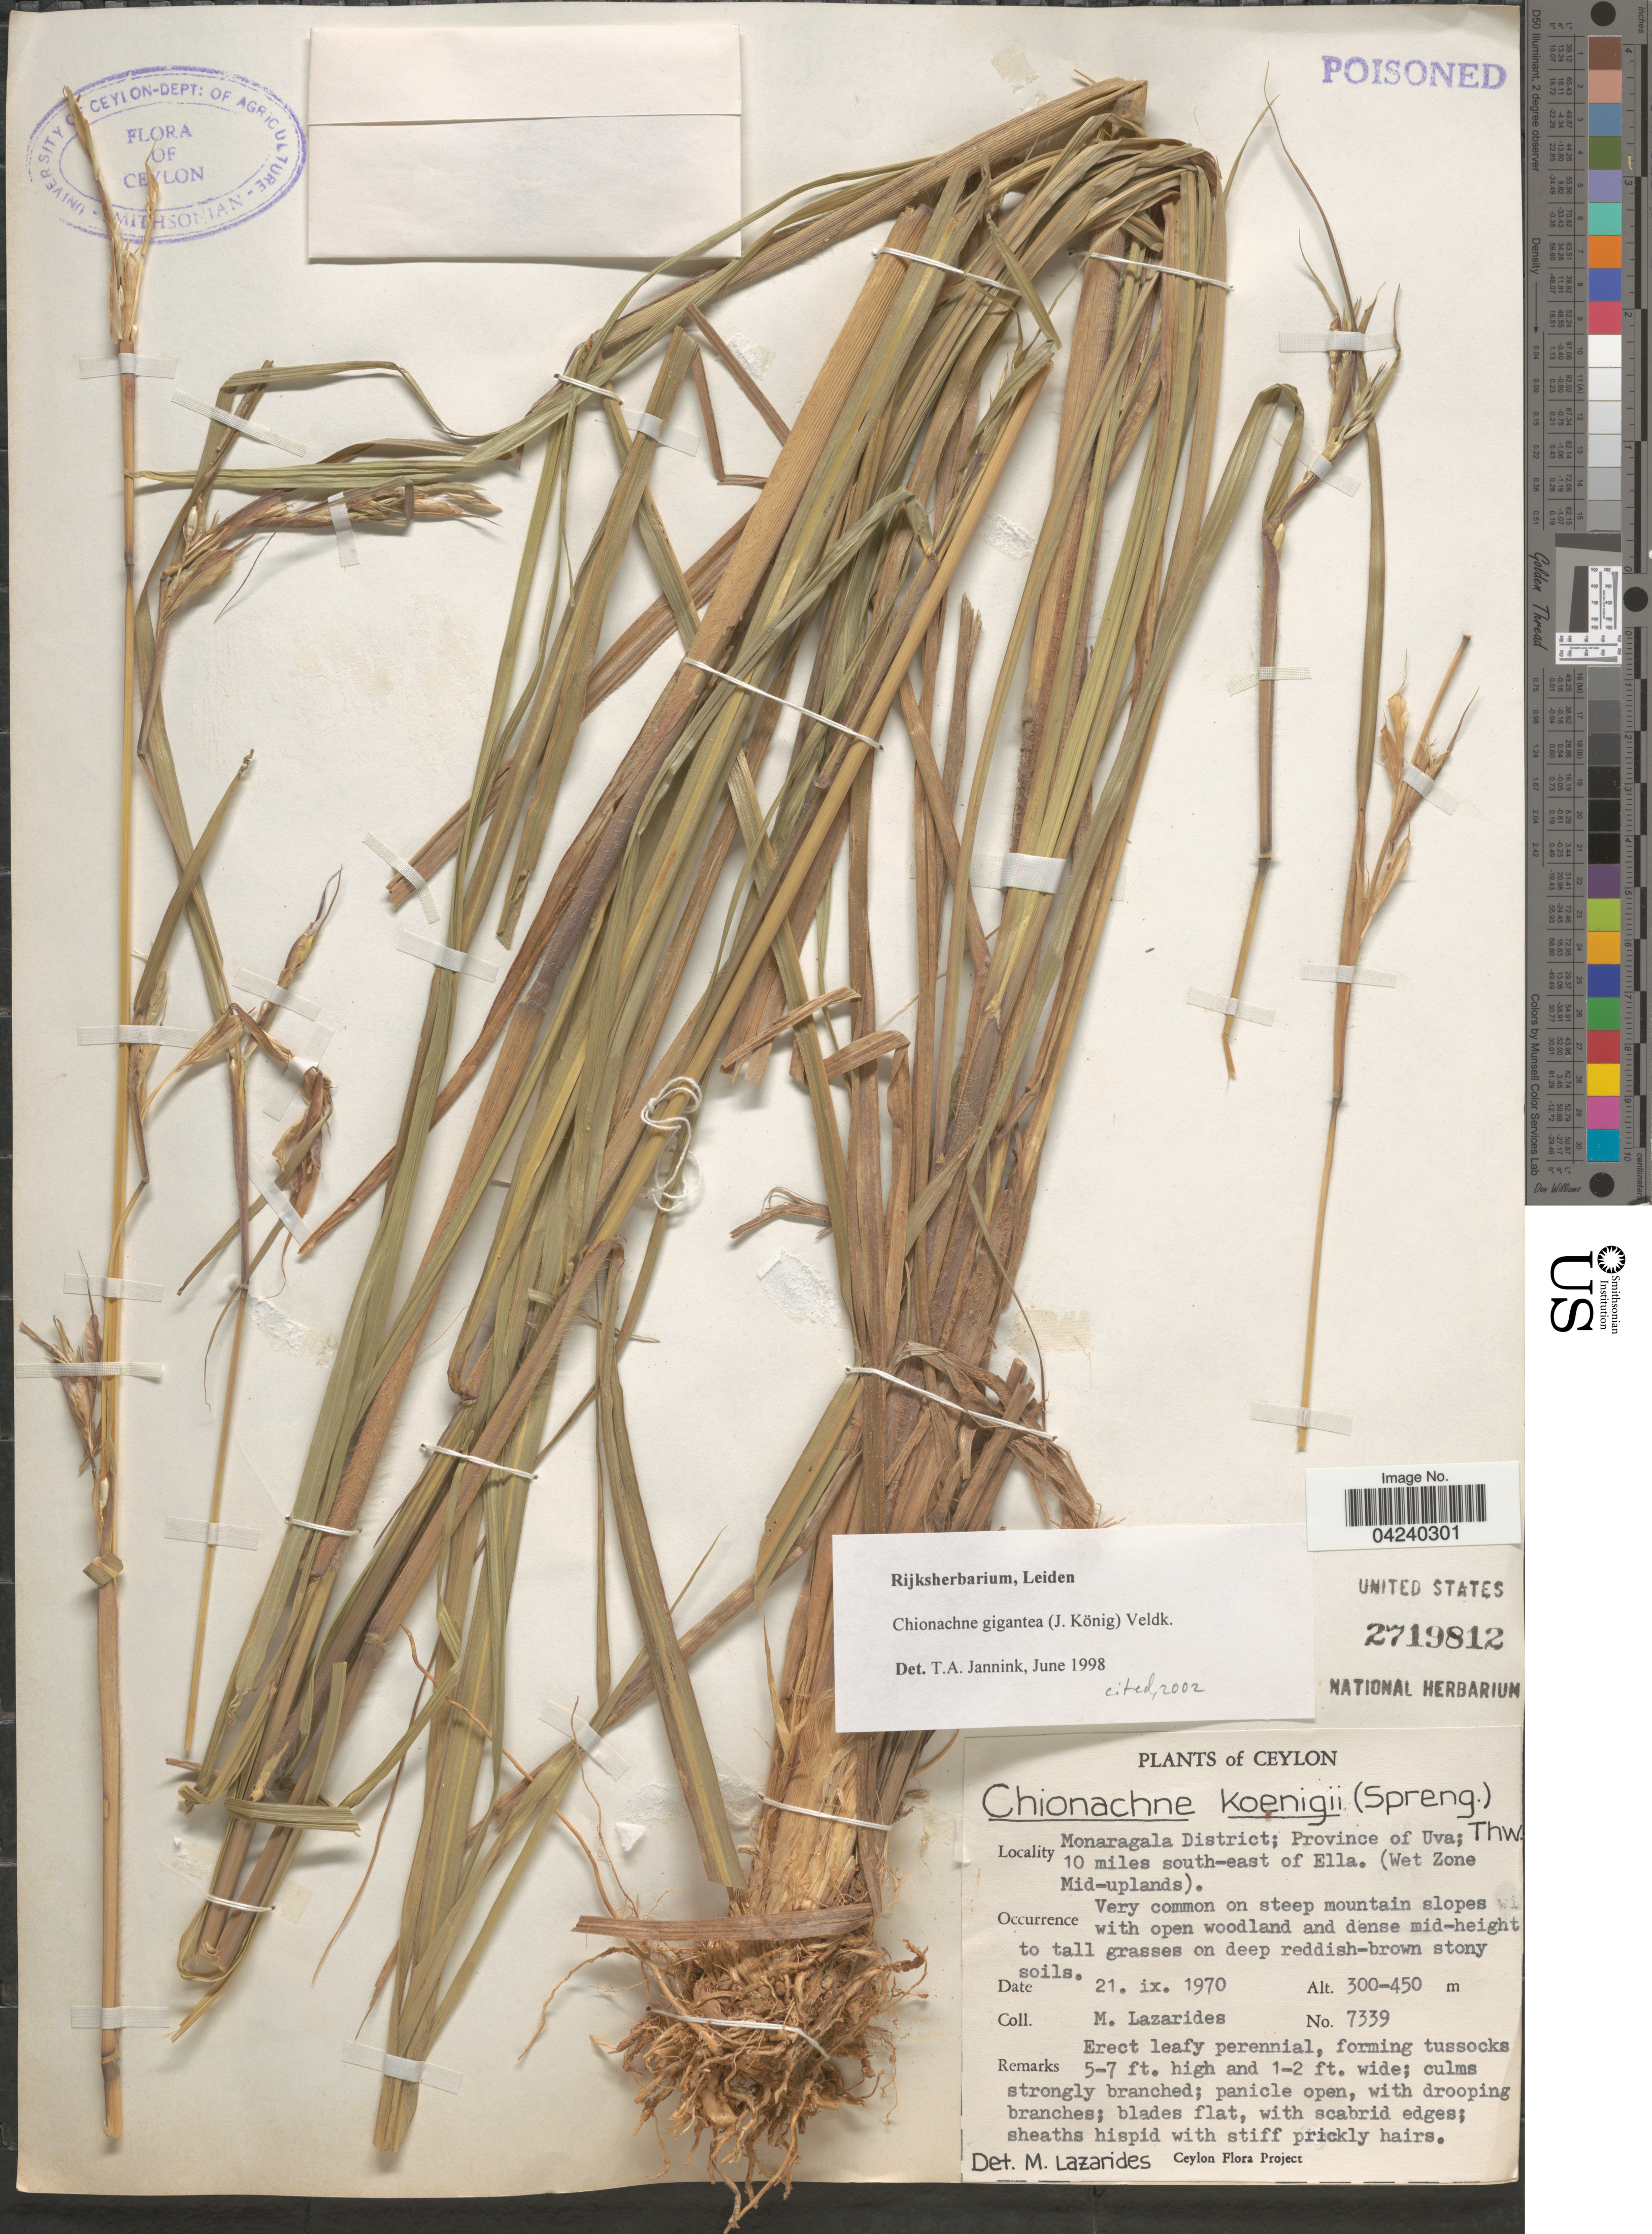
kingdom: Plantae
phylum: Tracheophyta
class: Liliopsida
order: Poales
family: Poaceae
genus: Chionachne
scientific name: Chionachne gigantea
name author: (J. Koenig) Veldkamp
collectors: M. Lazarides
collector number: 7339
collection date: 1970-09-21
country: Sri Lanka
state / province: Uva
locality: Ceylon. Monaragala District; 10 miles south-east of Ella. (Wet Zone Mid-uplands).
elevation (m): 300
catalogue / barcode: US 2719812